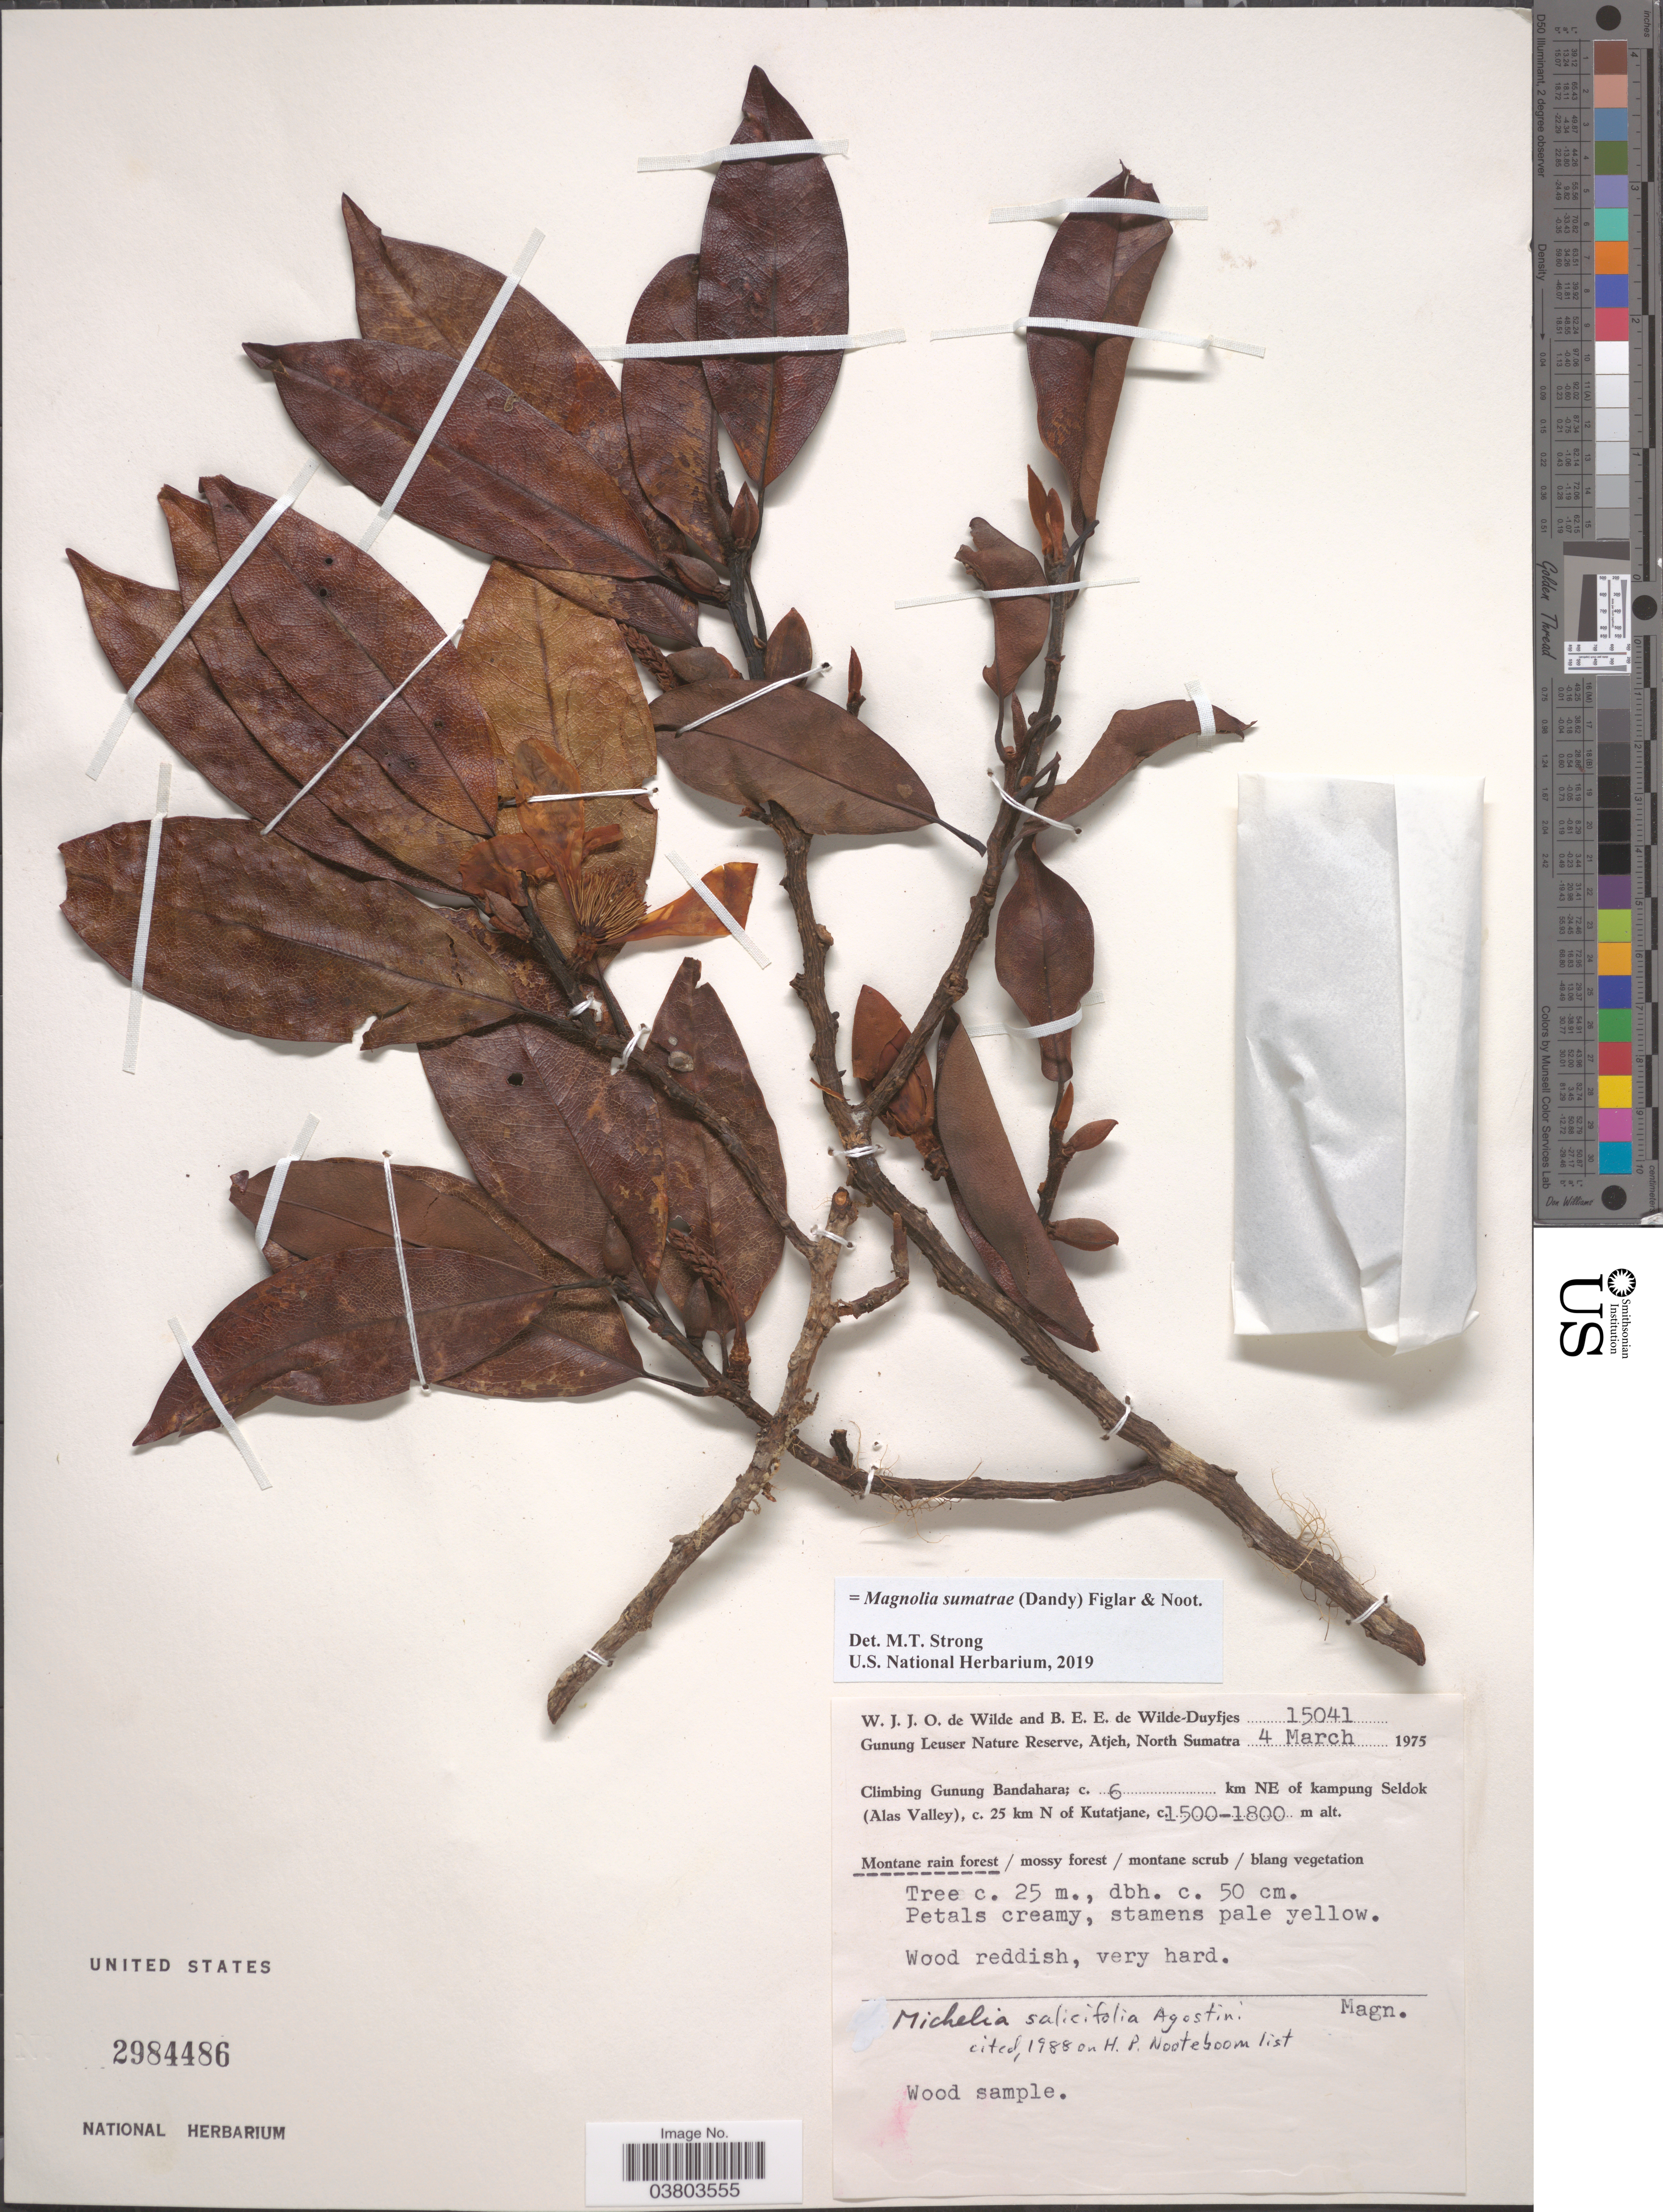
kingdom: Plantae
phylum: Tracheophyta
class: Magnoliopsida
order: Magnoliales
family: Magnoliaceae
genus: Magnolia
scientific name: Magnolia sumatrae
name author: (Dandy) Figlar & Noot.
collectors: W. J. de Wilde & B. E. de Wilde-Duyfjes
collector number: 15041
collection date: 1975-03-04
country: Indonesia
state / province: Sumatra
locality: Gunung Leuser Nature Reserve, Atjeh, North Sumatra. Gunung Bandahara; c. 6 km NE of kampung Seldok (Alas Valley), c. 25 km N of Kutatjane.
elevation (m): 1500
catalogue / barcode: US 2984486